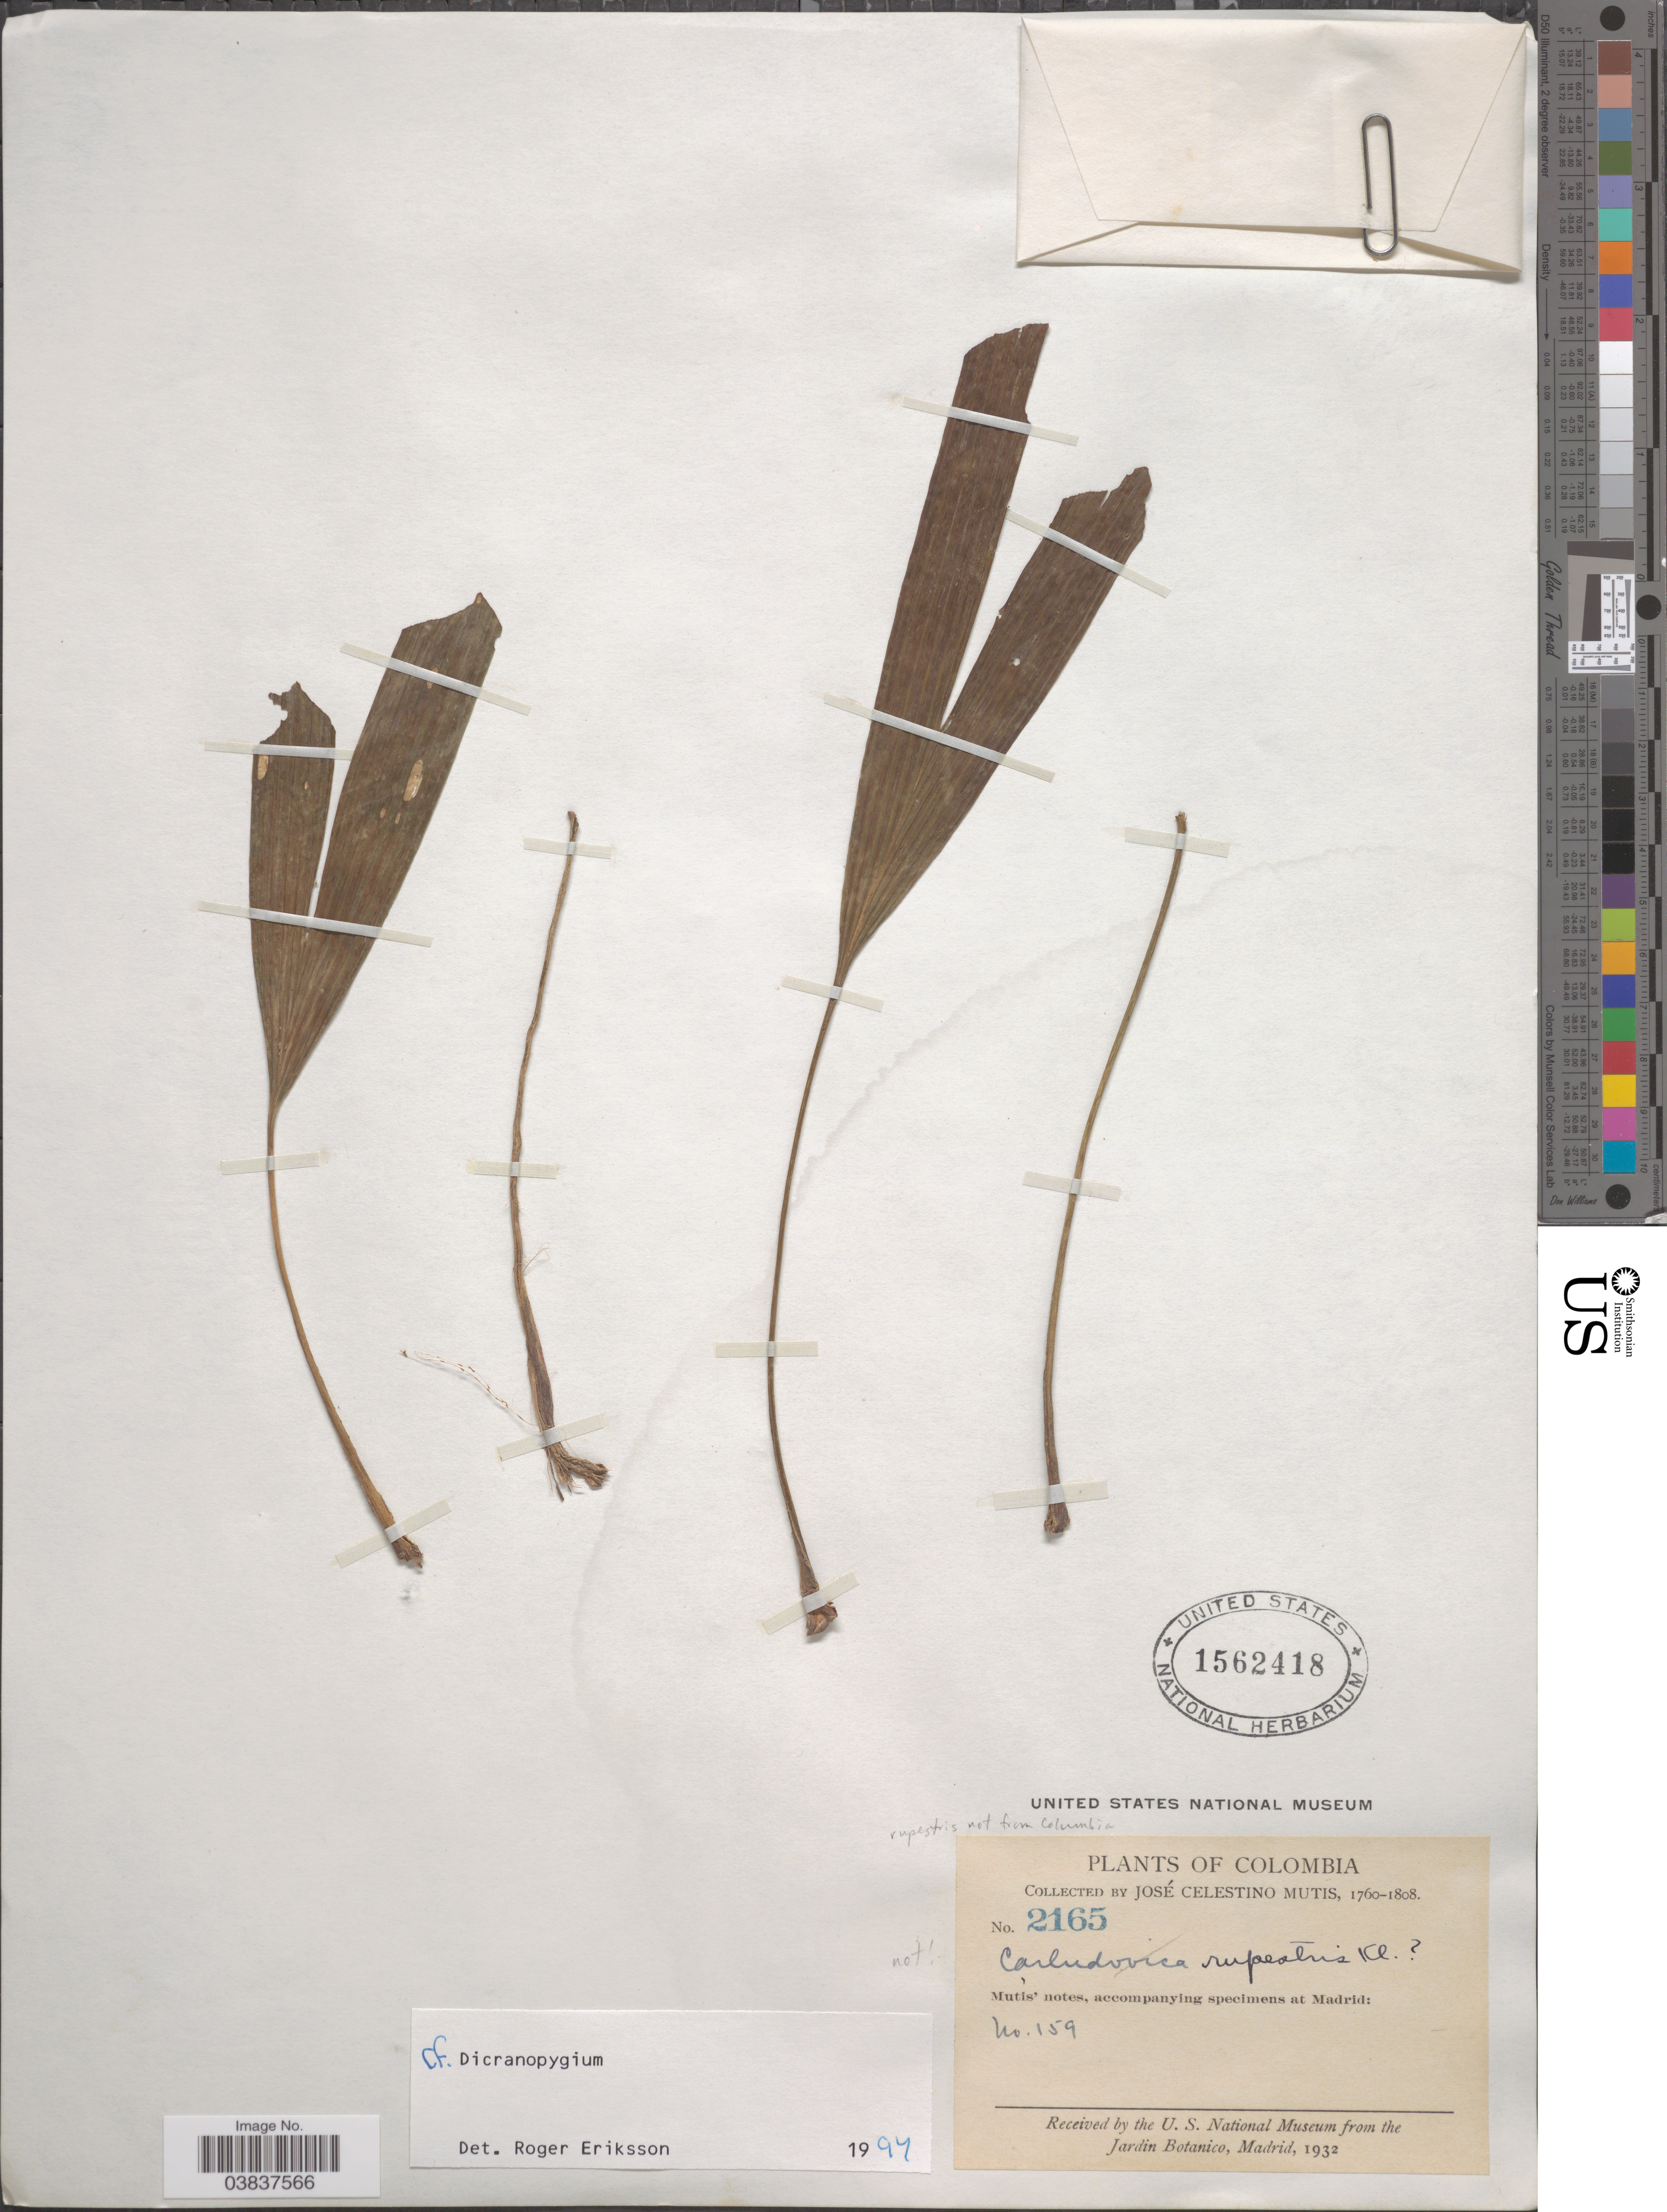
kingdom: Plantae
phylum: Tracheophyta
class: Liliopsida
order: Pandanales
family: Cyclanthaceae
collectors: J. C. B. Mutis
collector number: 2165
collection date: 1760/1808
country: Colombia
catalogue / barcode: US 1562418